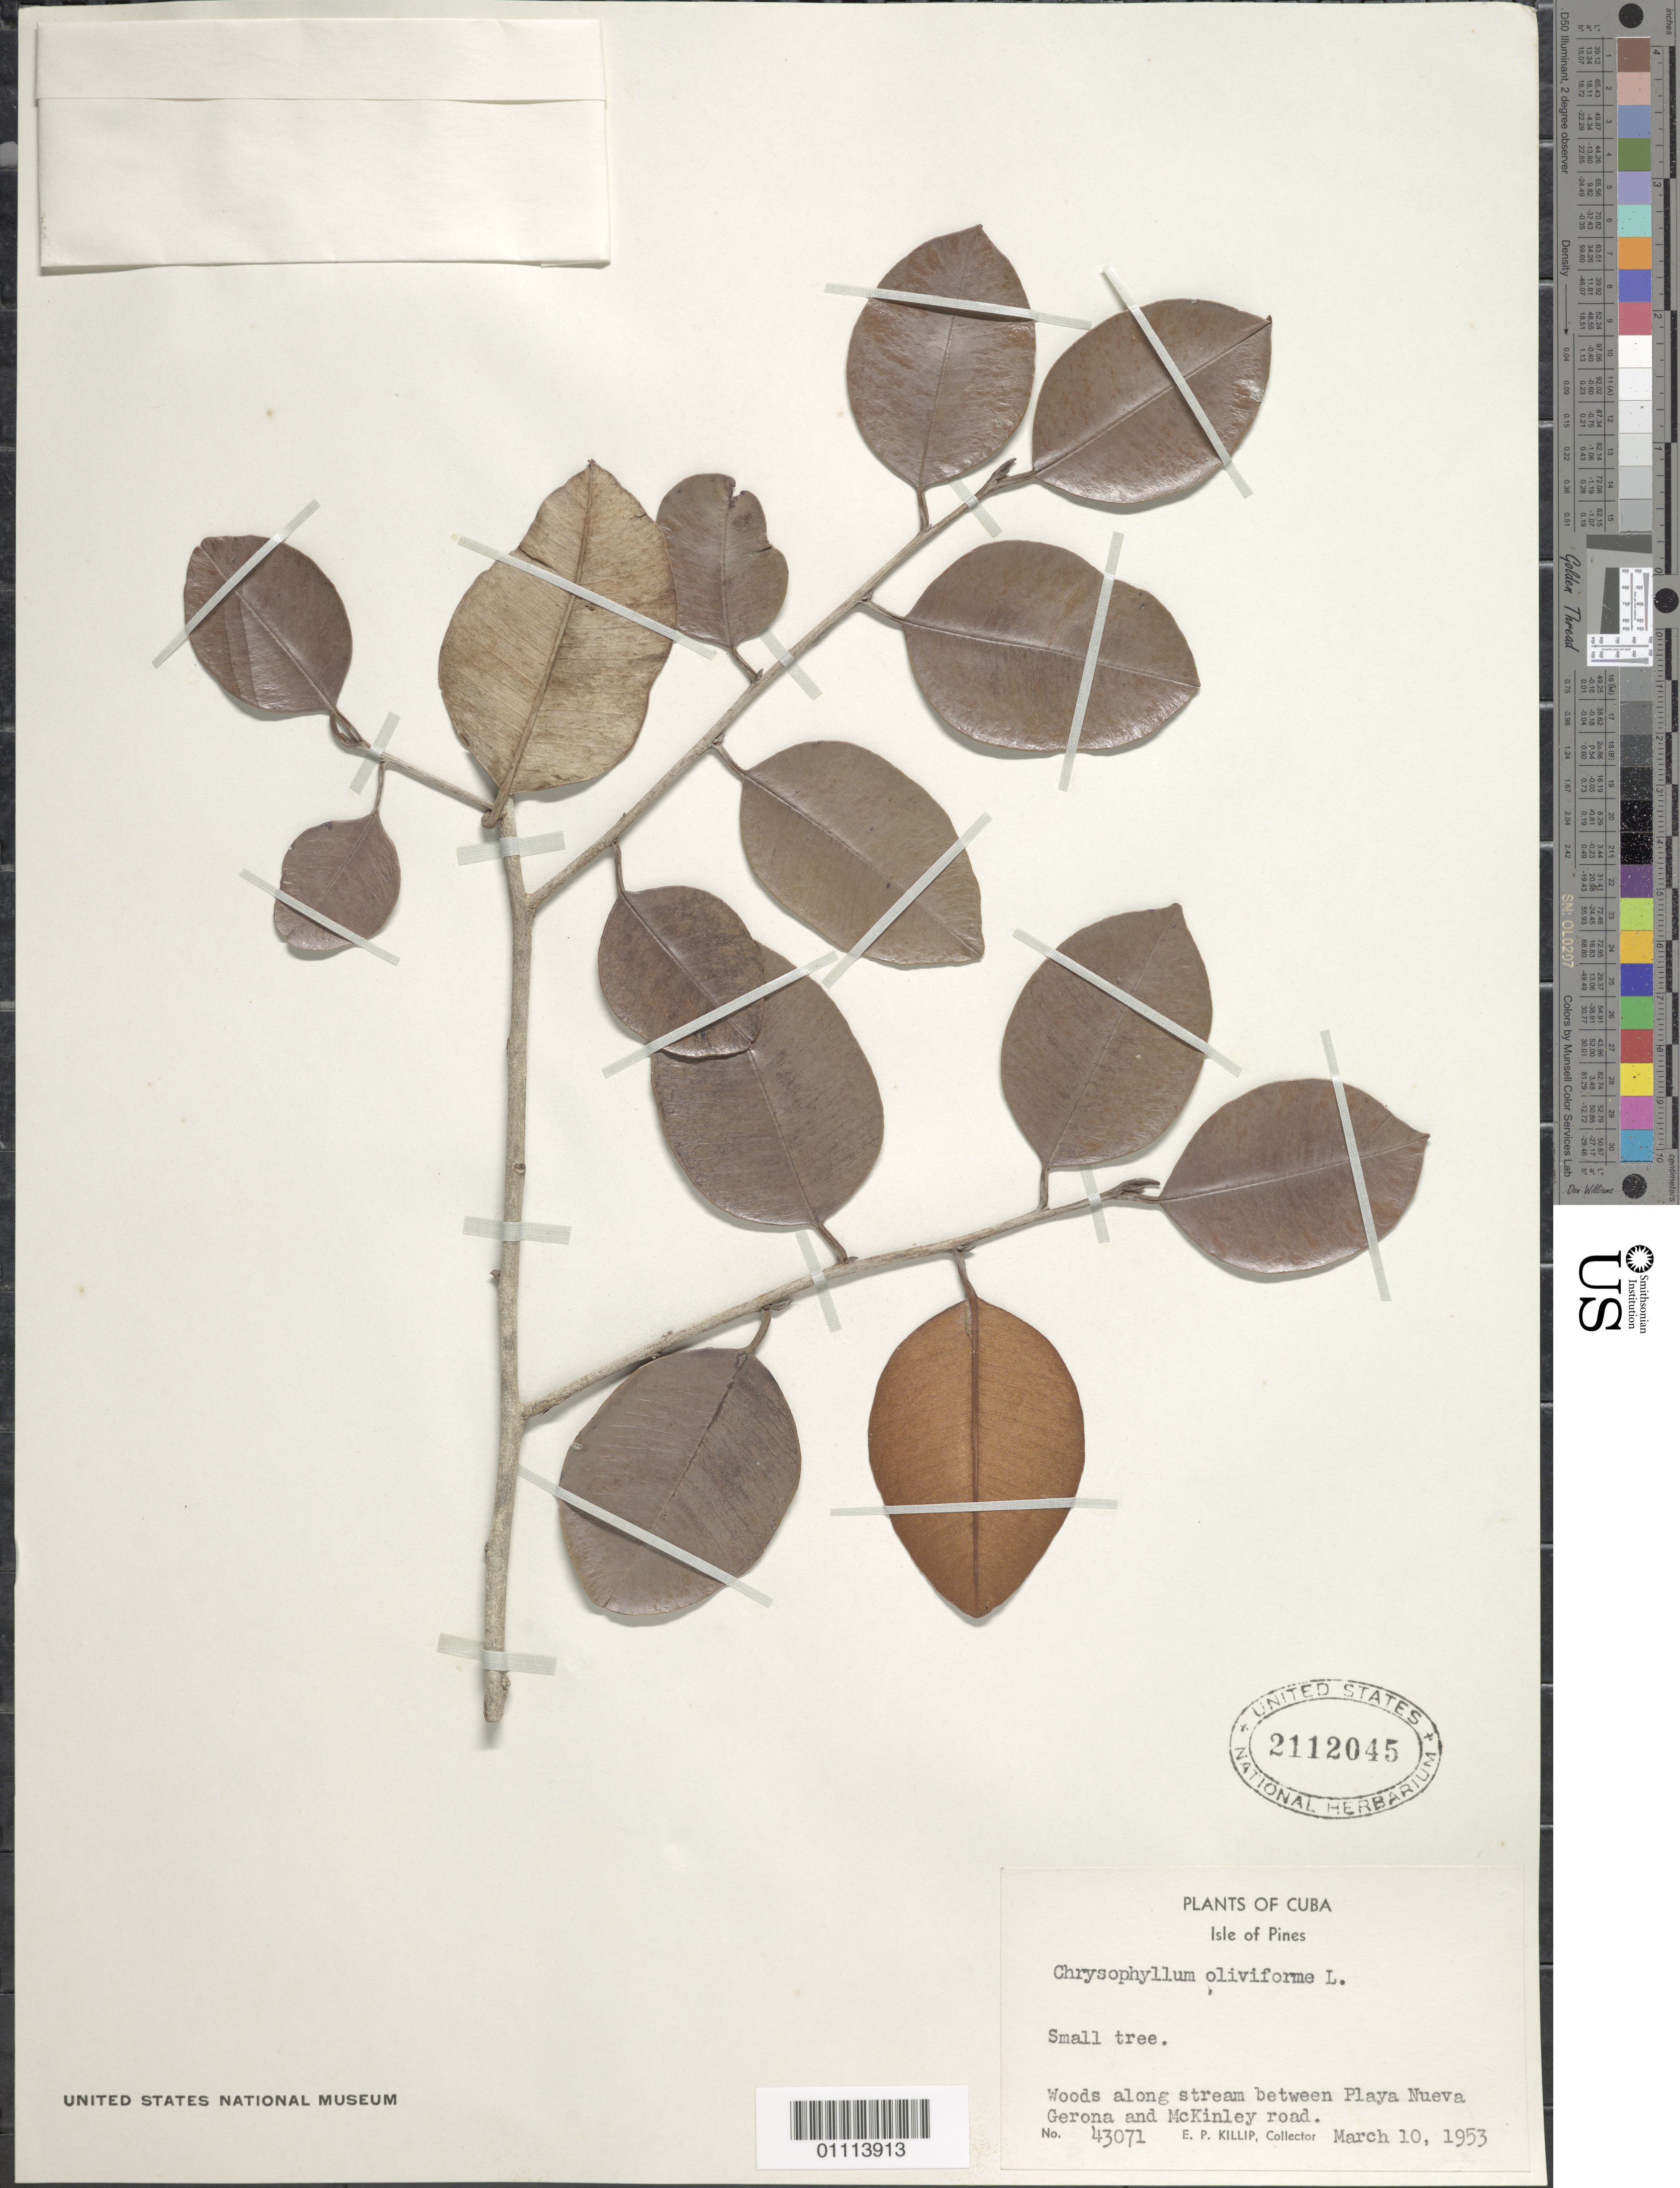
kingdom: Plantae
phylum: Tracheophyta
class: Magnoliopsida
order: Ericales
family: Sapotaceae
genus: Chrysophyllum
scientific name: Chrysophyllum oliviforme var. typicum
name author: Cronq.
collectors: E. P. Killip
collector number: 43071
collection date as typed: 10 Mar 1953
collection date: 1953-03-10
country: Cuba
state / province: Isla de La Juventud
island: Isla de la Juventud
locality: Isle of Pines, between Playa Nueva Gerona and McKinley road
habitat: Woods along stream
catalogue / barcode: US 2112045